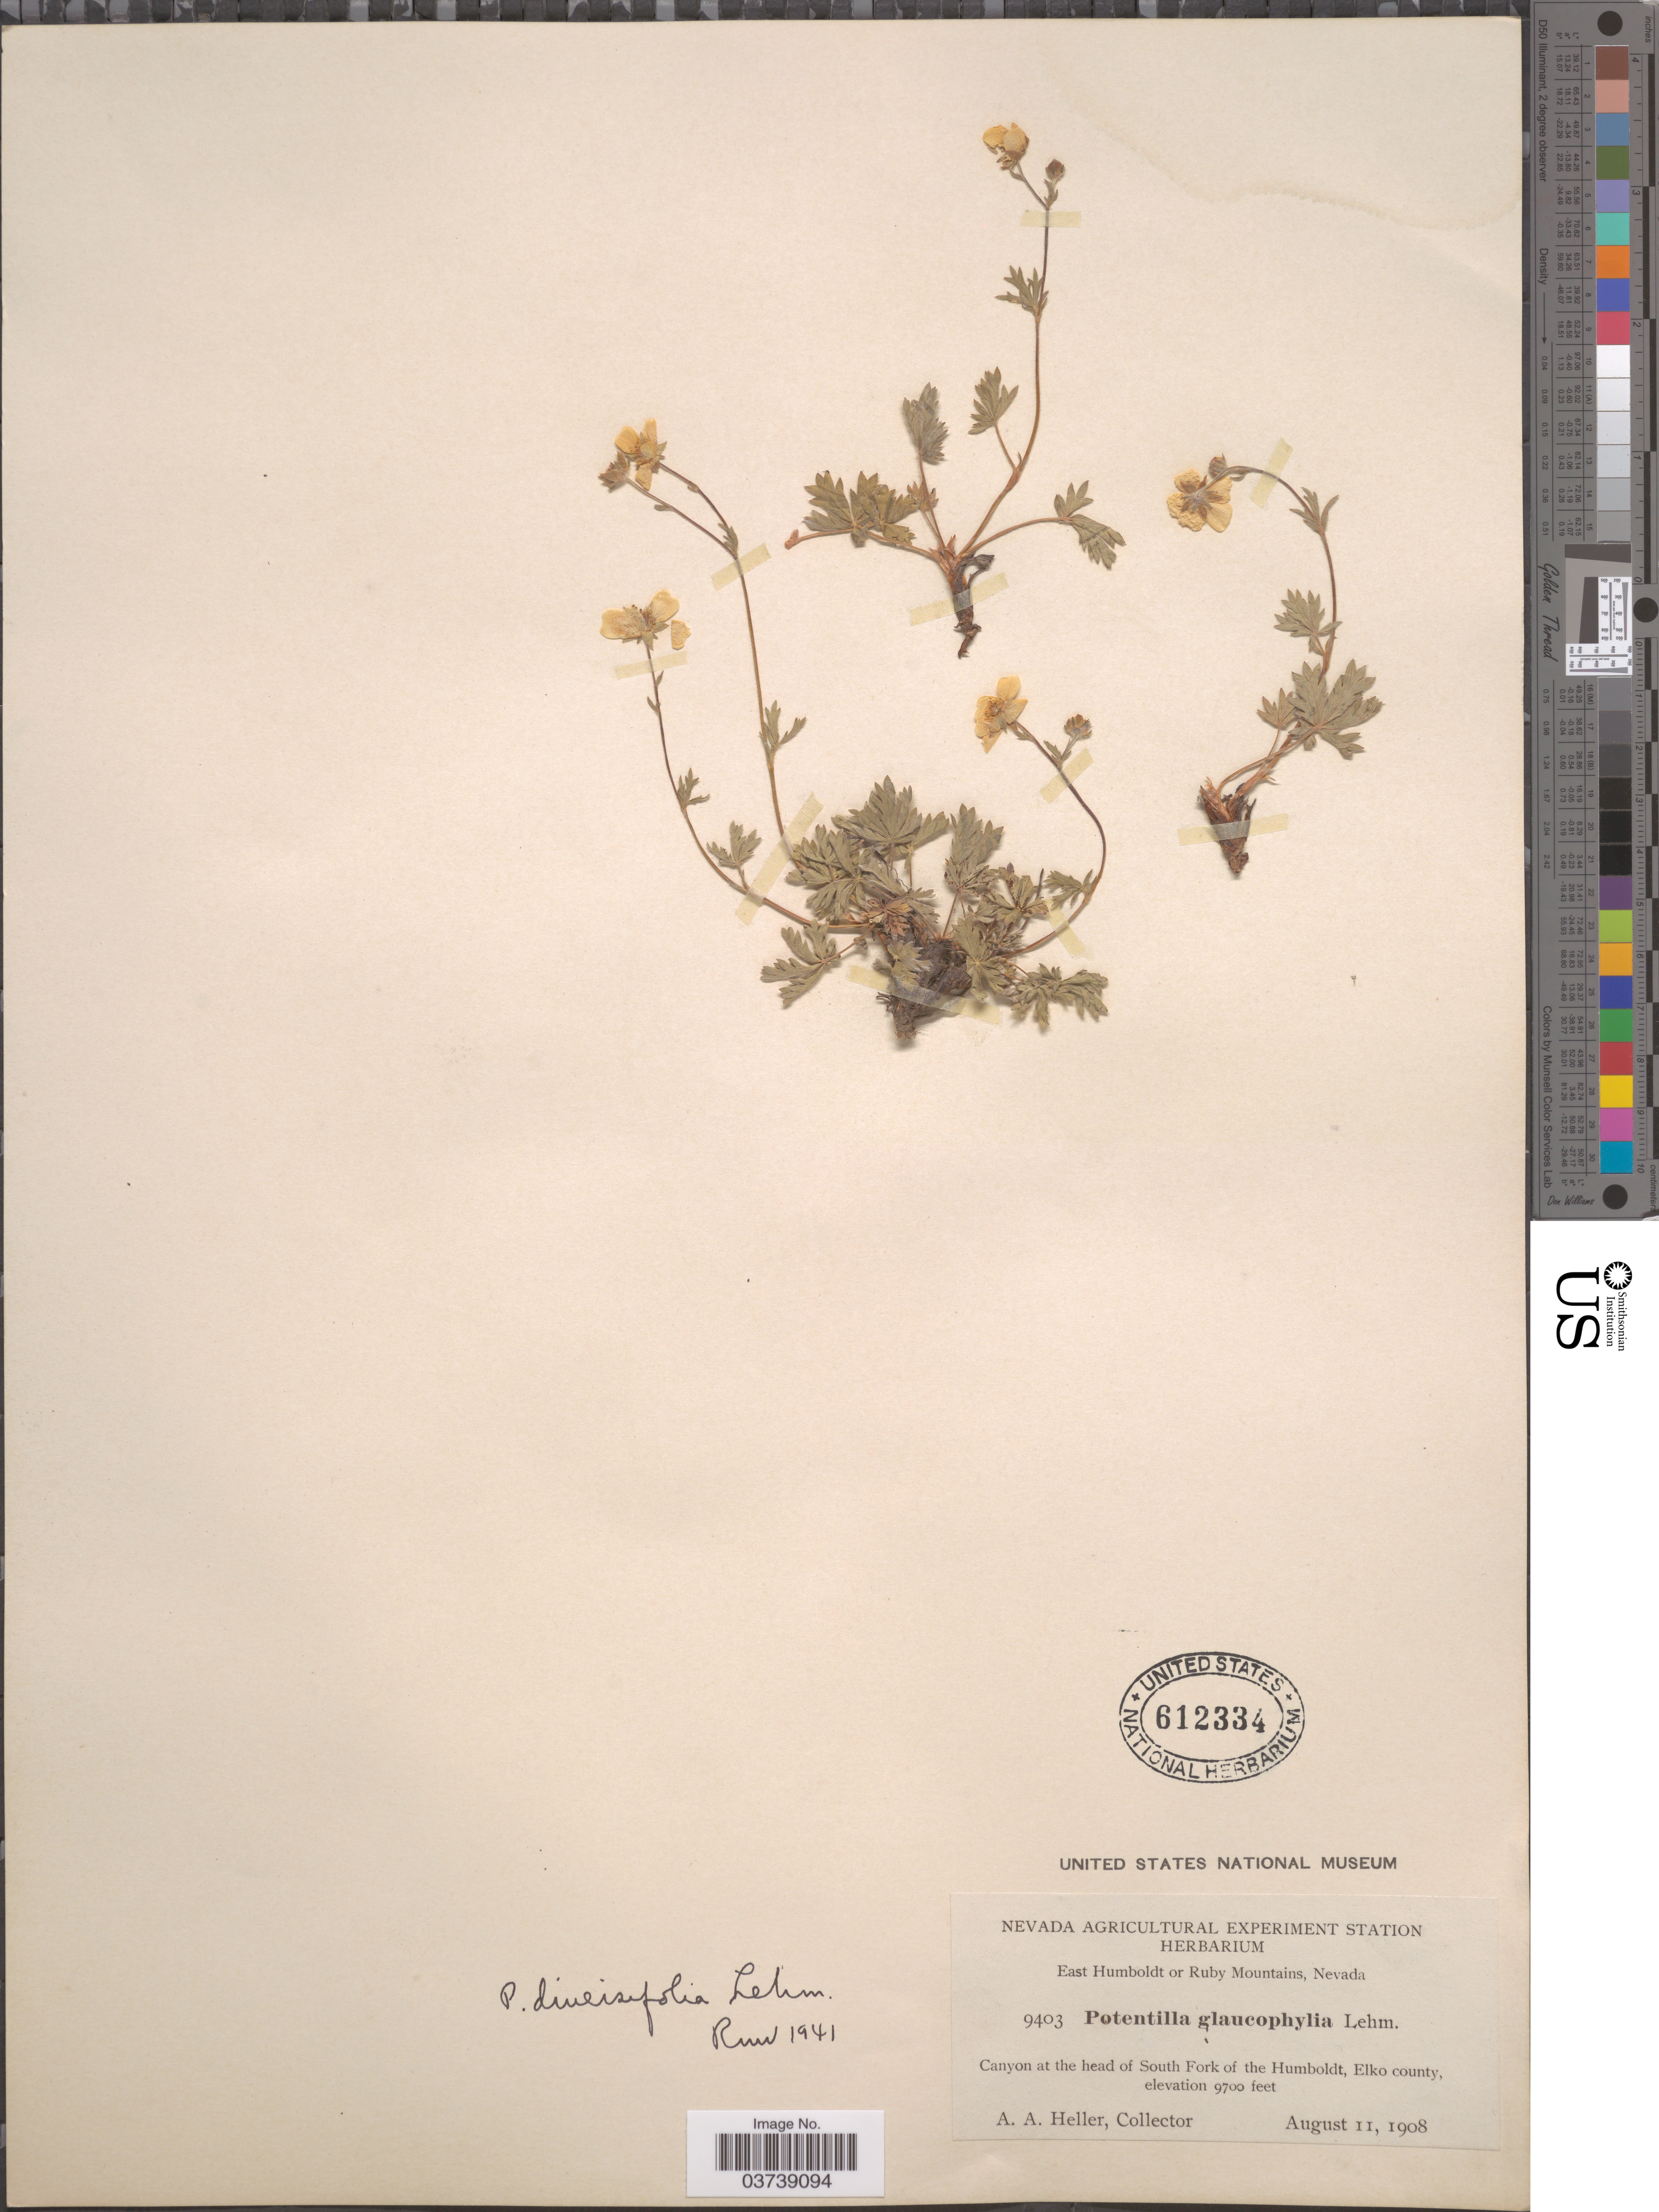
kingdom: Plantae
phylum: Tracheophyta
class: Magnoliopsida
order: Rosales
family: Rosaceae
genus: Potentilla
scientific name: Potentilla diversifolia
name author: Lehm.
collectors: A. A. Heller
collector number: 9403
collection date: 1908-08-11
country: United States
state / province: Nevada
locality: East Humboldt or Ruby Mountains. Canyon at the head of South Fork of the Humboldt, Elko county.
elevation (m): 2957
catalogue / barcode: US 612334